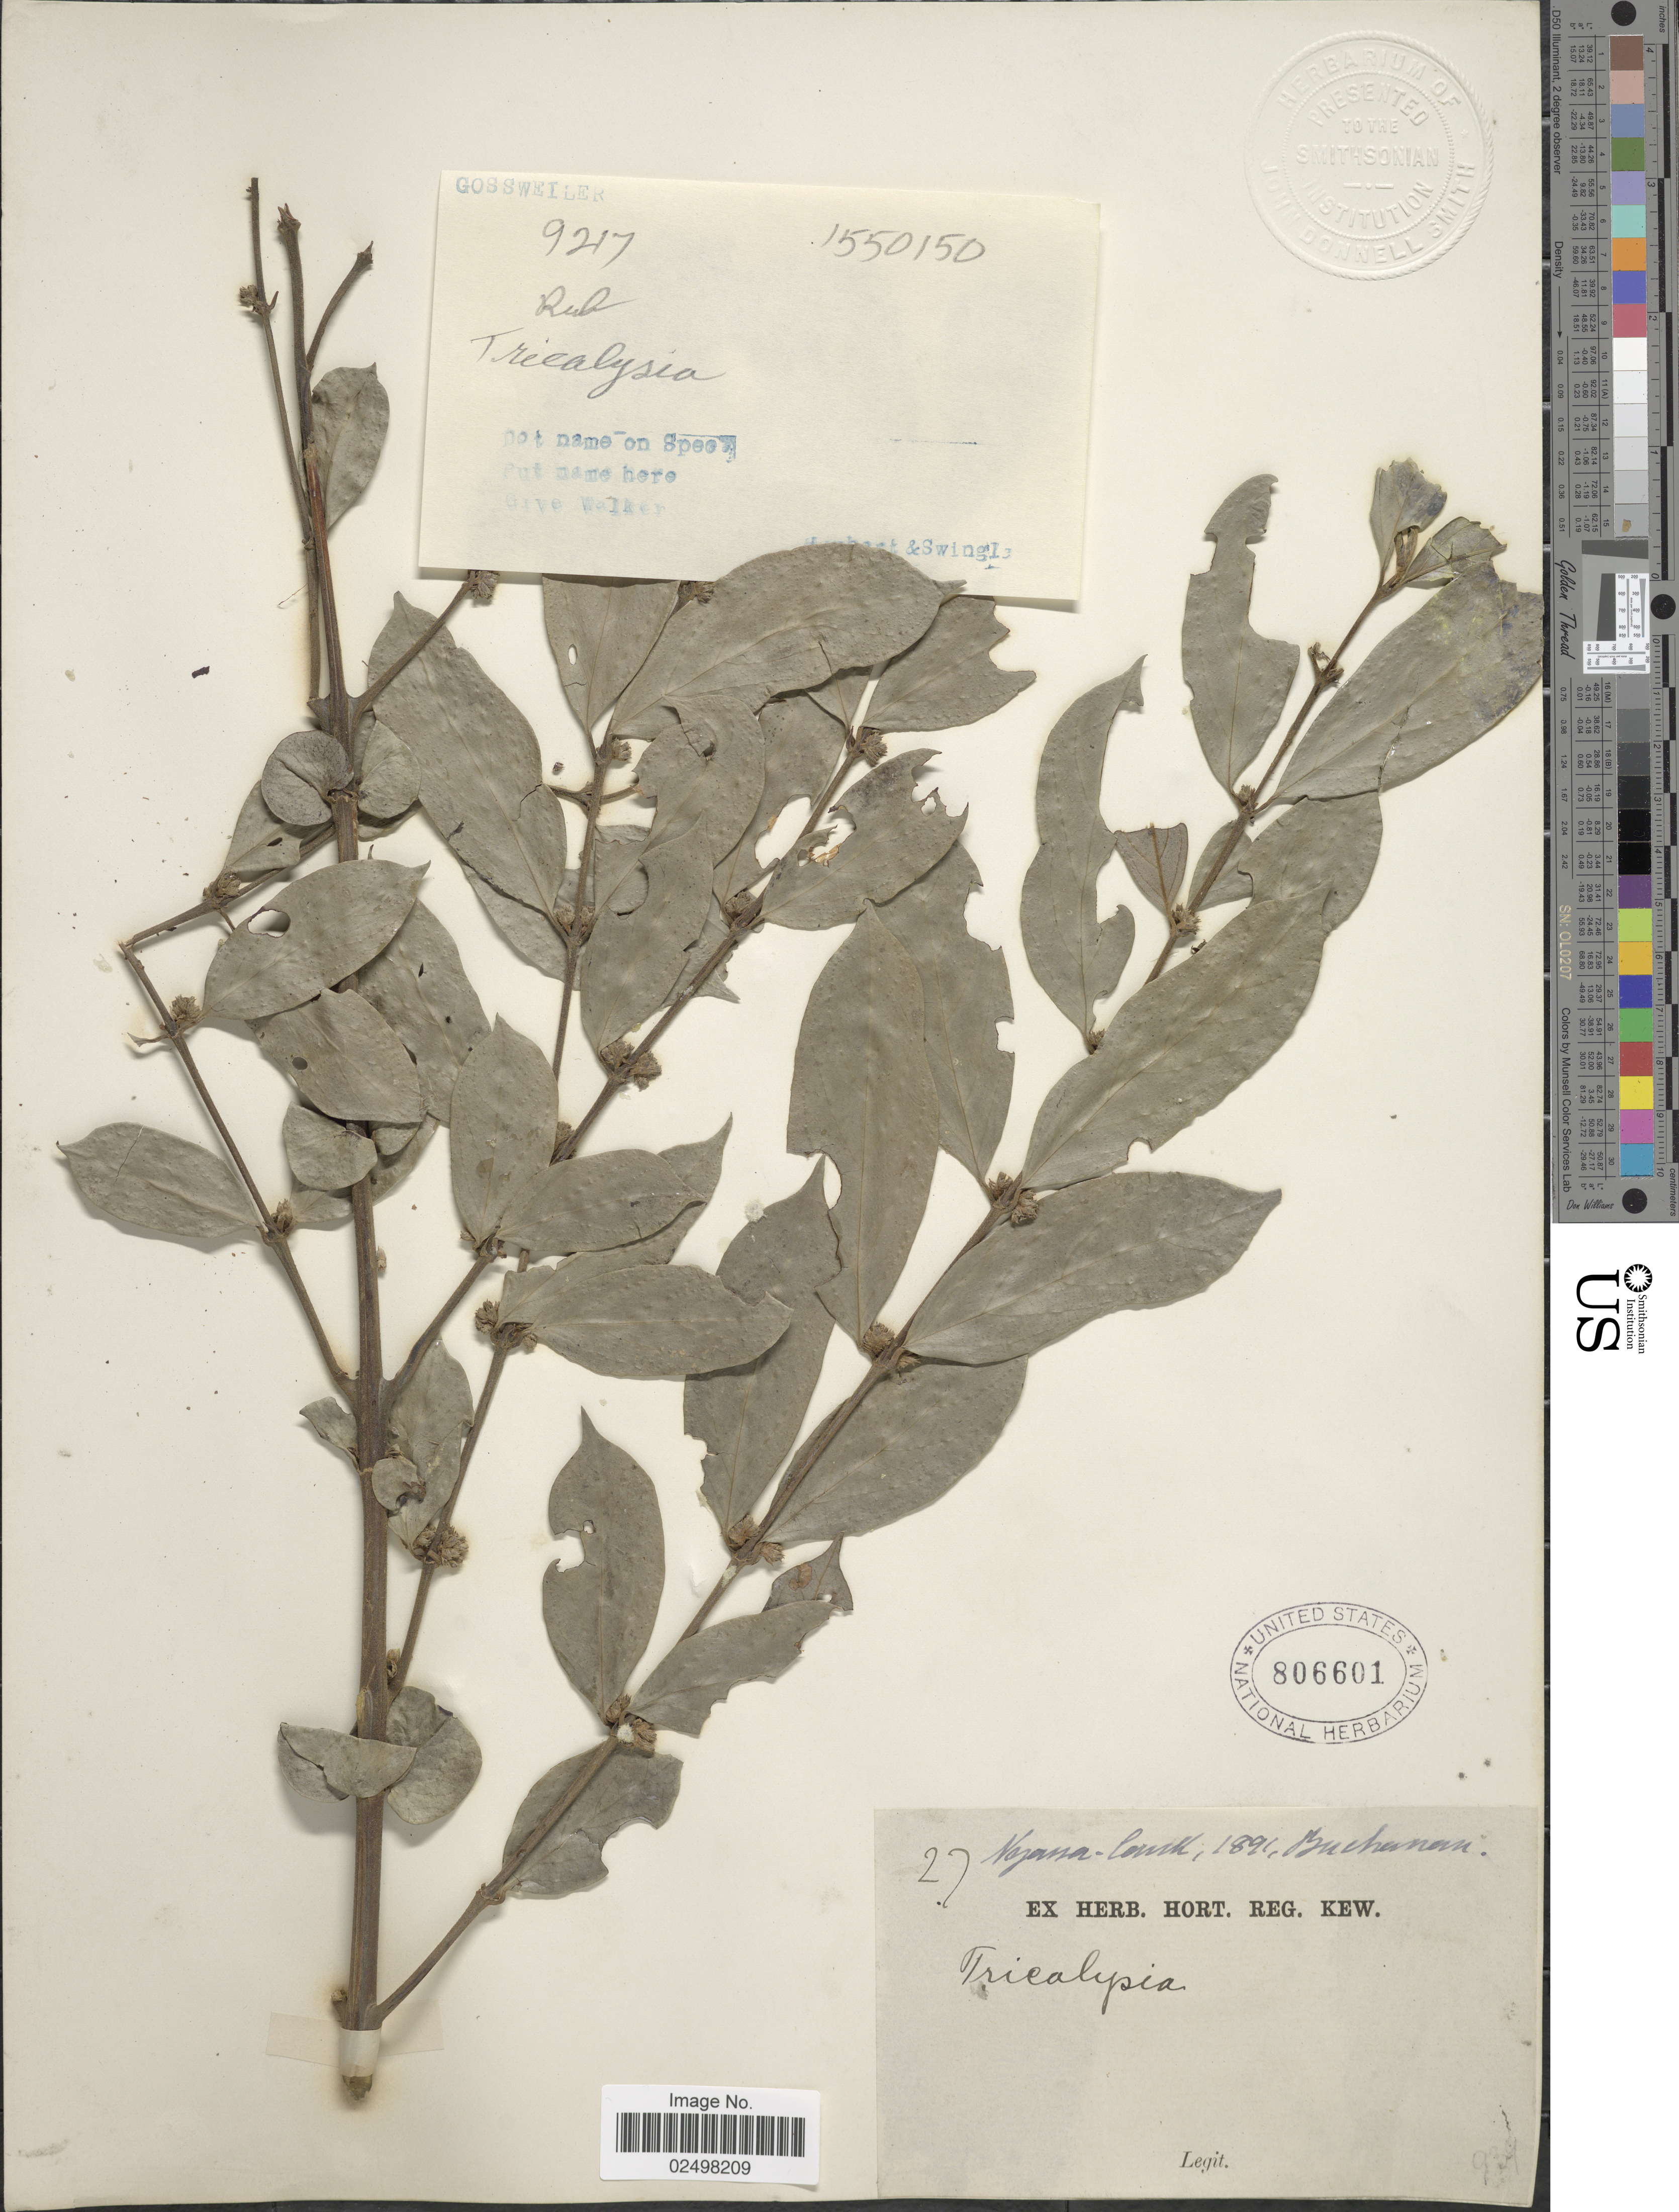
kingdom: Plantae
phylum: Tracheophyta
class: Magnoliopsida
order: Gentianales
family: Rubiaceae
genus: Tricalysia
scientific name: Tricalysia sp.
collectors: -. Buchanan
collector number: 27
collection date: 1891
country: Malawi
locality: Nyassa-land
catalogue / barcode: US 806601